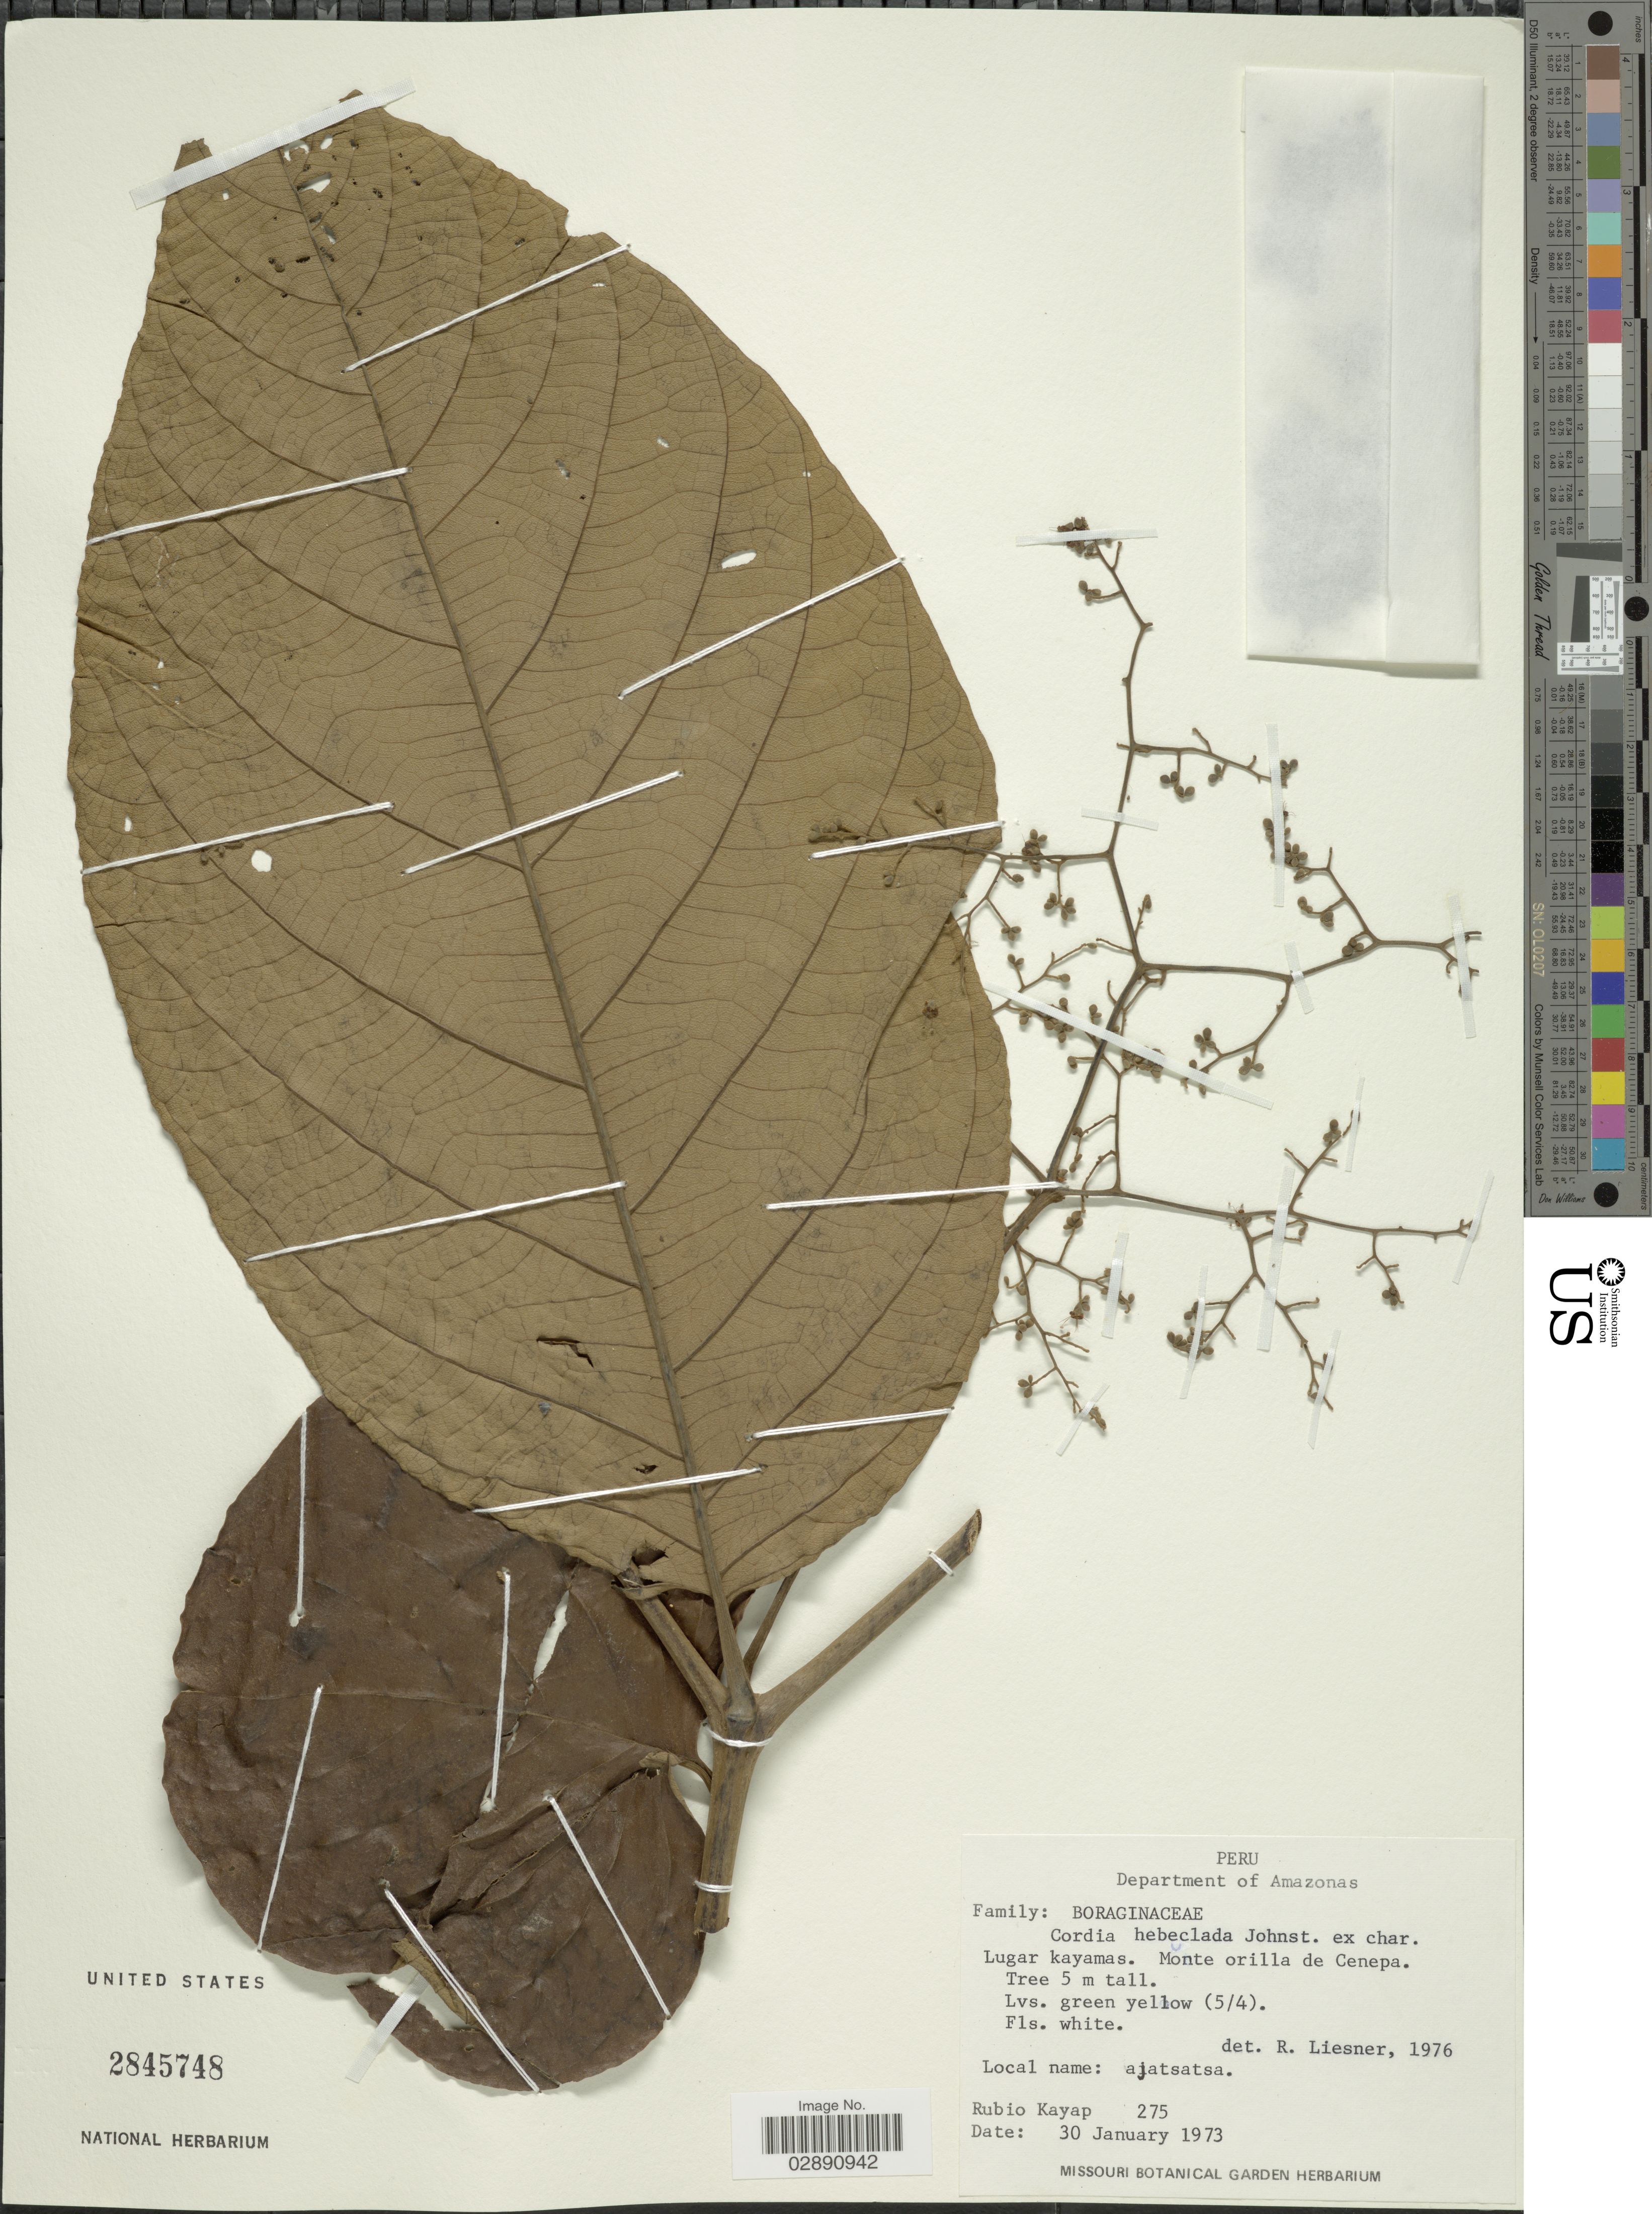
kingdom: Plantae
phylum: Tracheophyta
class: Magnoliopsida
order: Boraginales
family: Cordiaceae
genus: Cordia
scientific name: Cordia hebeclada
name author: I.M. Johnst.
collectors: R. Kayap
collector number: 275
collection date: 1973-01-30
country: Peru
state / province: Amazonas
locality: Department of Amazonas. Lugar kayamas. Monte orilla de Cenepa.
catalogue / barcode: US 2845748